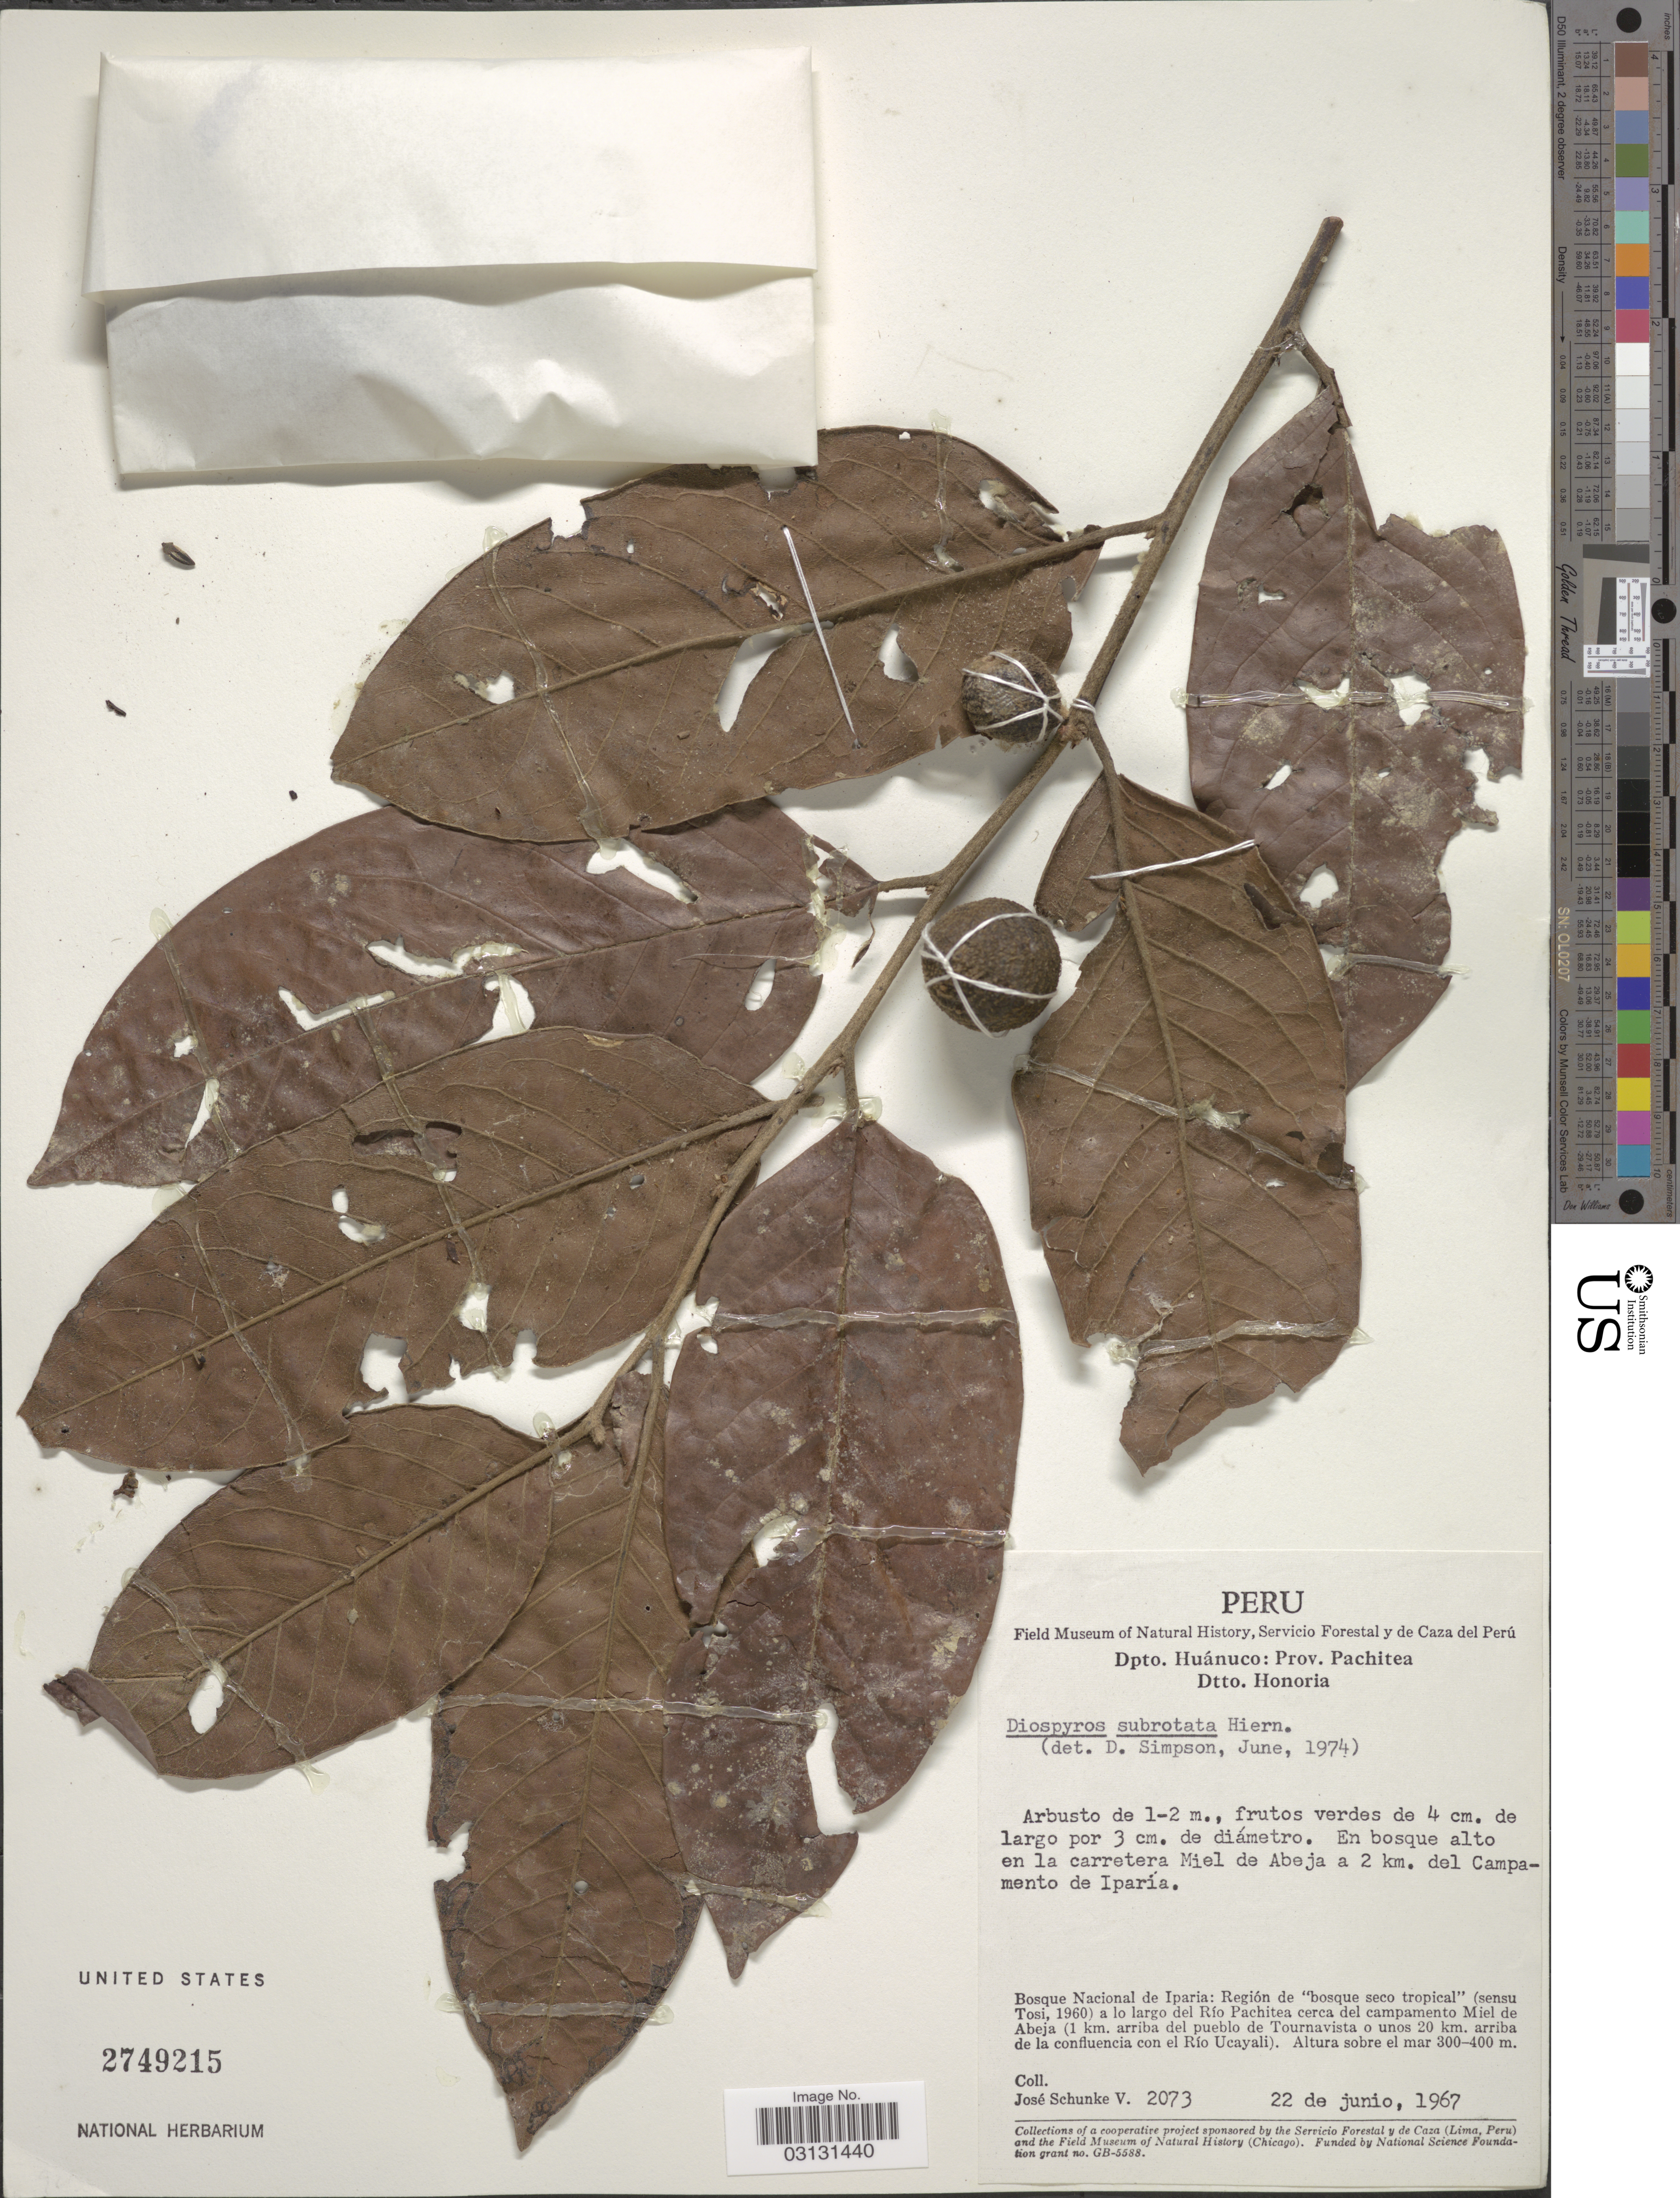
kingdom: Plantae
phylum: Tracheophyta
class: Magnoliopsida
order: Ericales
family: Ebenaceae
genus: Diospyros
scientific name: Diospyros subrotata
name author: Hiern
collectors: J. Schunke Vigo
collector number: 2073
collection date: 1967-06-22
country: Peru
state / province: Huánuco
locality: Dpto. Huánuco: Prov. Pachitea. Dtto. Honoria. En bosque alto en la carretera Miel de Abeja a 2 km. del Campamento de Iparía. Bosque Nacional de Iparia: Región de "bosque seco tropical" (sensu Tosi, 1960) a lo largo del Río Pachitea cerca del campamento Miel de Abeja (1 km. arriba del pueblo de Tournavista o unos 20 km. arriba de la confluencia con el Río Ucayali).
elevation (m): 300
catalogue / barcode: US 2749215